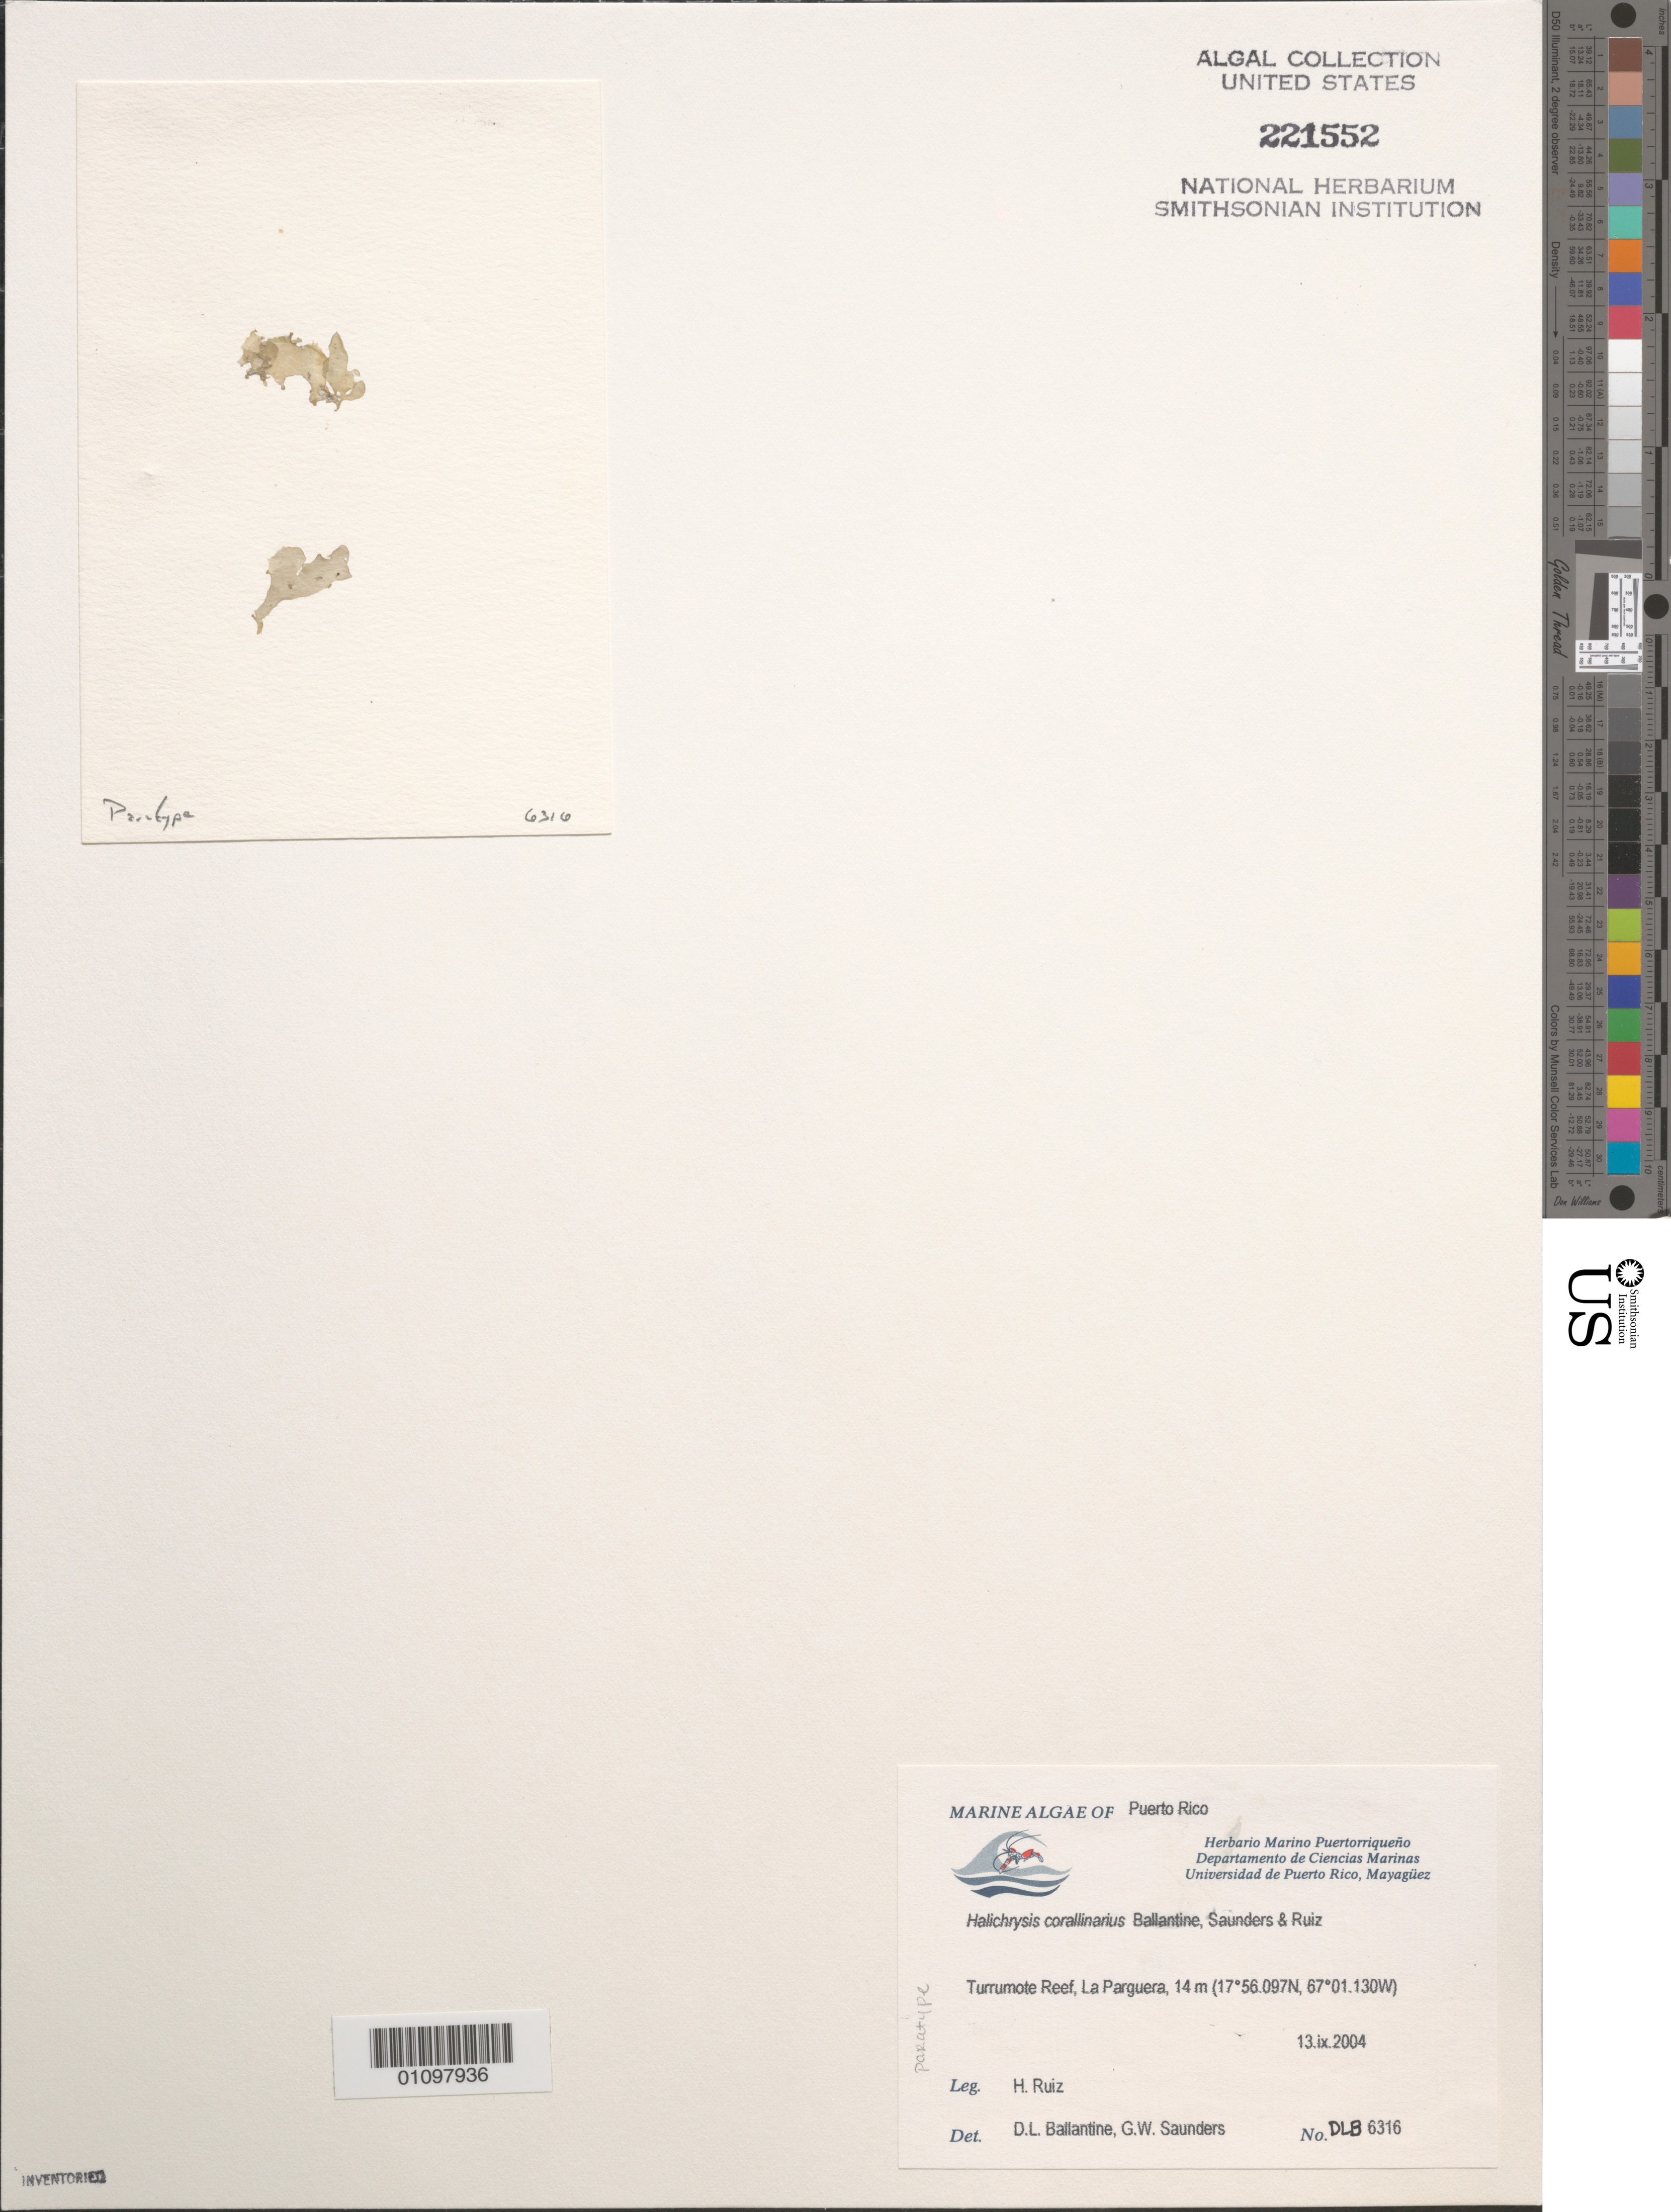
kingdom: Plantae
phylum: Rhodophyta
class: Florideophyceae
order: Rhodymeniales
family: Rhodymeniaceae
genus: Halichrysis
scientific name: Halichrysis corallinarius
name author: D.L. Ballant. et al.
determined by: Ballantine, D. L.; Saunders, G. W.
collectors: H. Ruiz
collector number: DLB 6316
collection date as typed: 13 Sep 2004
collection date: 2004-09-13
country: Puerto Rico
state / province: Lajas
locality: tumumote Reef, La Parguera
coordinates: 17 56.097'N, 67 01.130'W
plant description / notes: Paratype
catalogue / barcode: US 221552